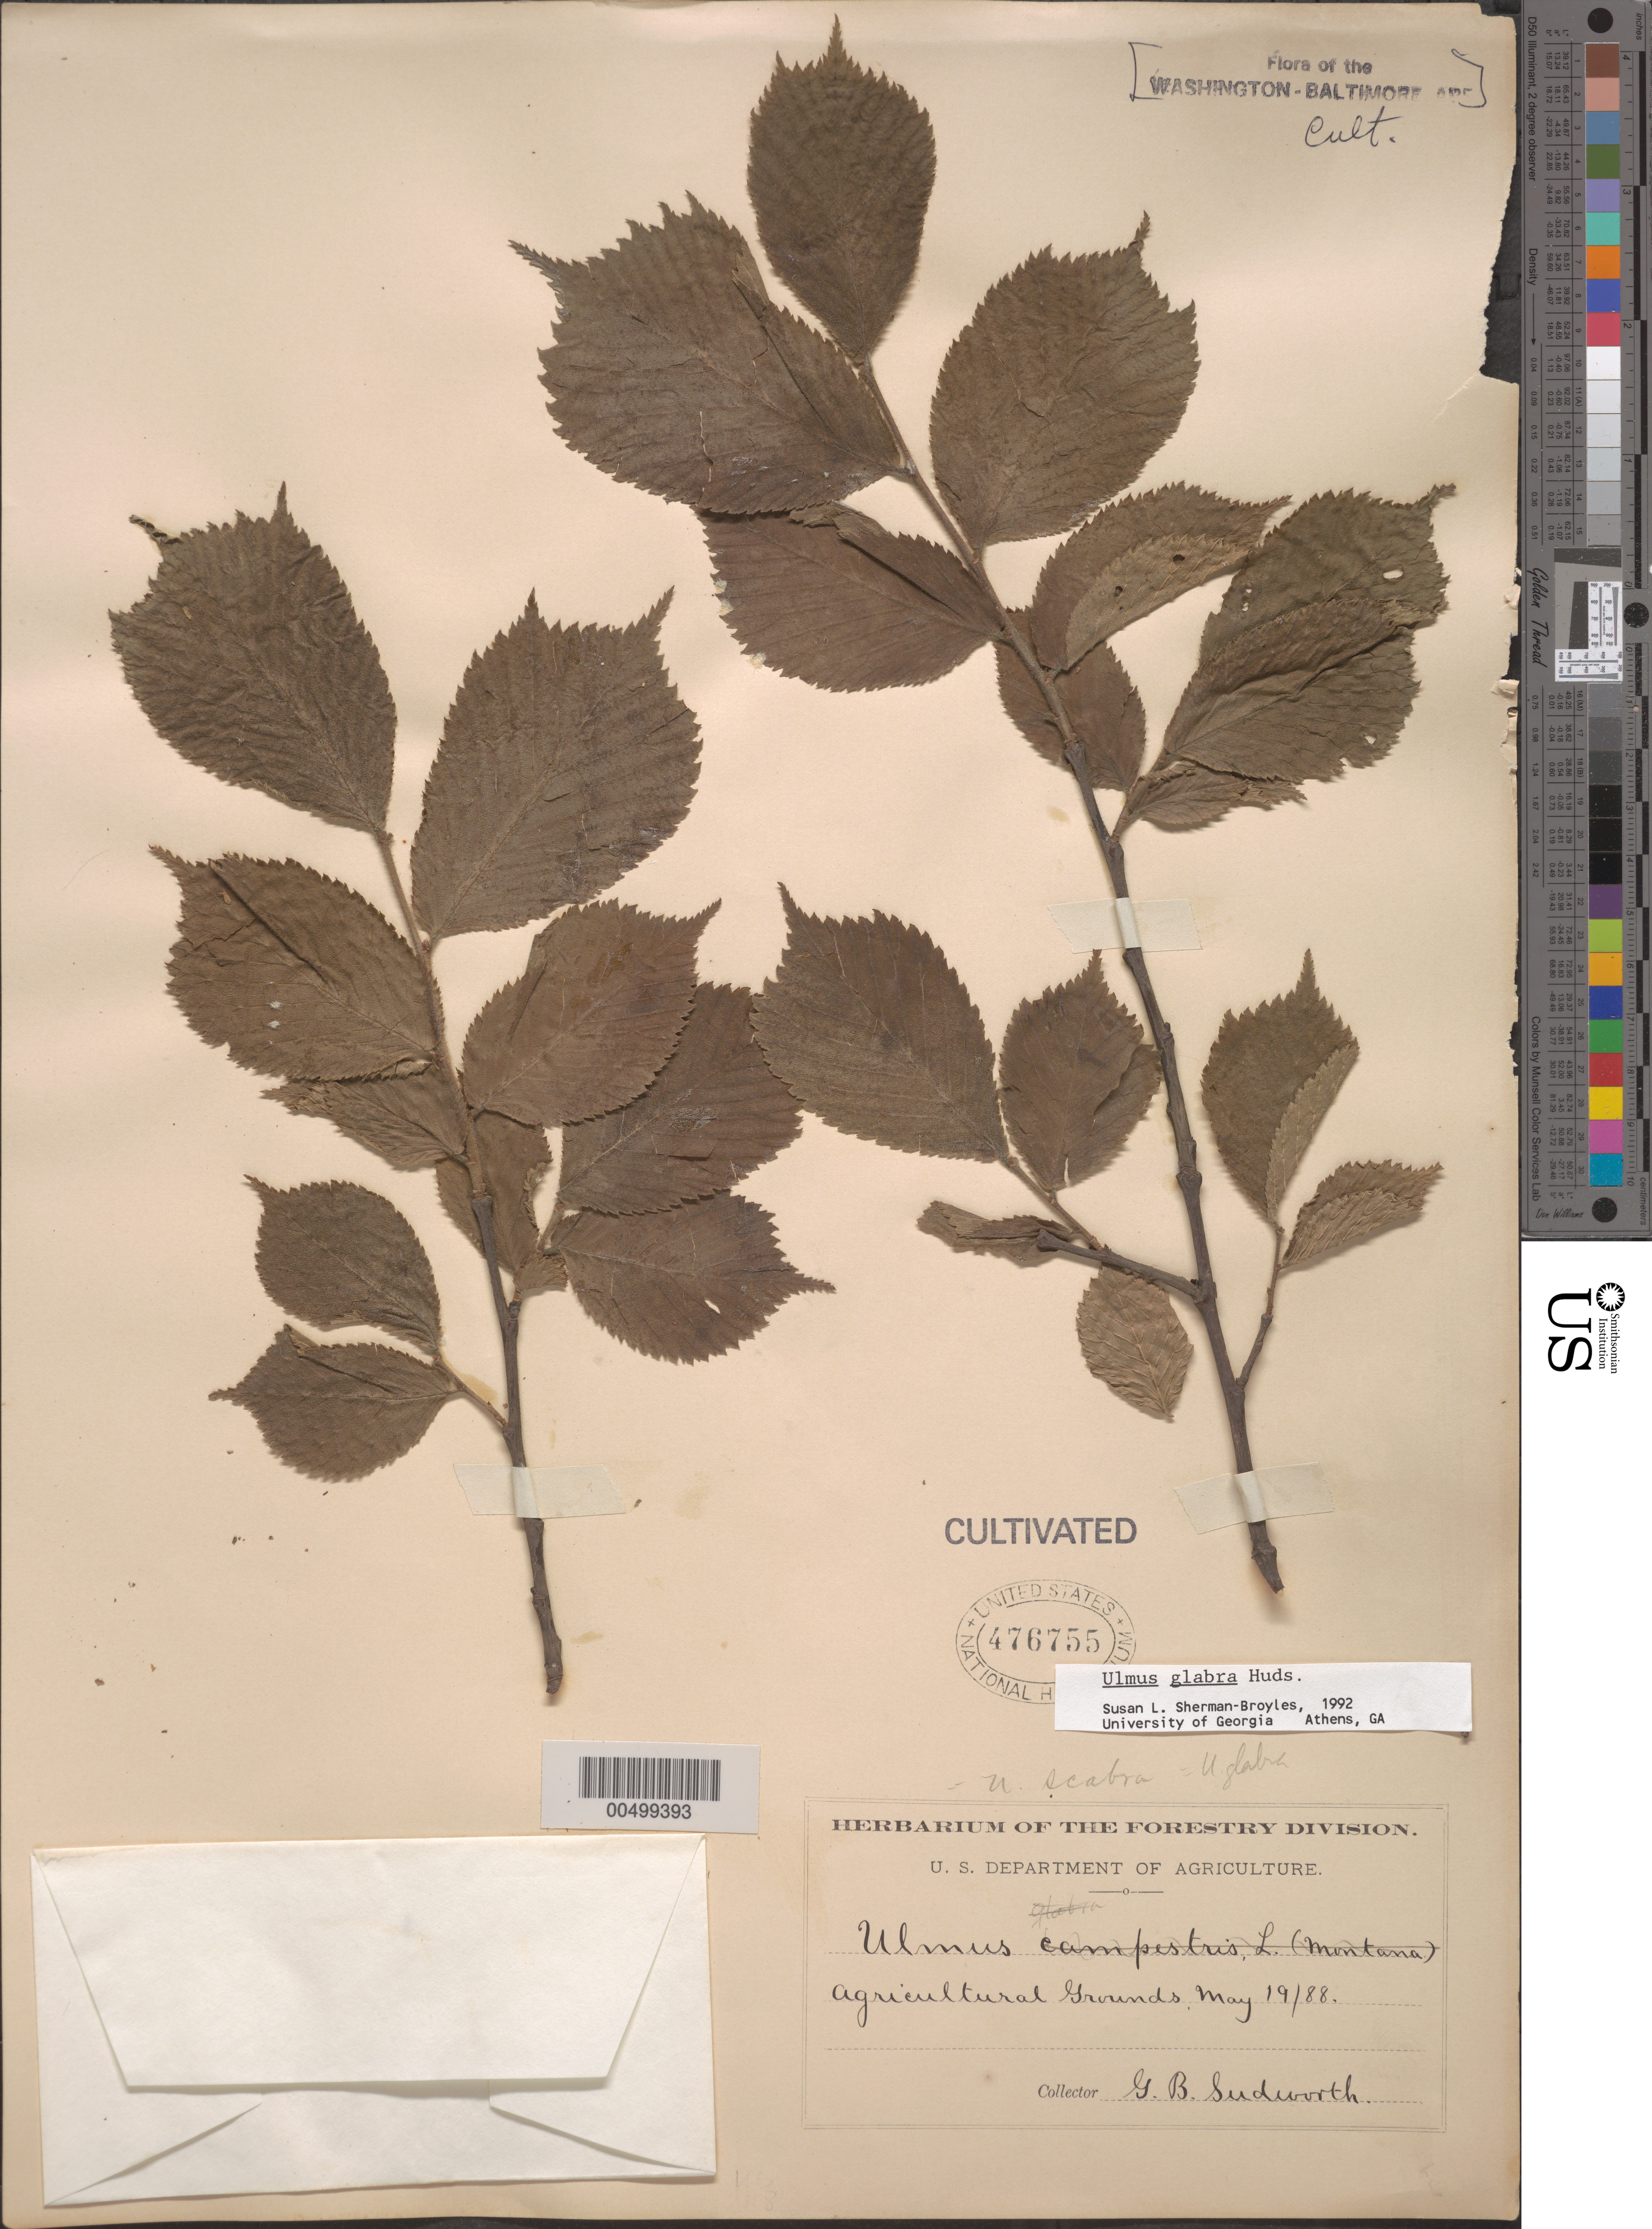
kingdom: Plantae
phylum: Tracheophyta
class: Magnoliopsida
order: Rosales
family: Ulmaceae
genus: Ulmus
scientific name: Ulmus glabra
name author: Huds.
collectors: G. B. Sudworth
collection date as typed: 19 May 1888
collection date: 1888-05-19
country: United States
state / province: District of Columbia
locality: Agricultural grounds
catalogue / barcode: US 476755